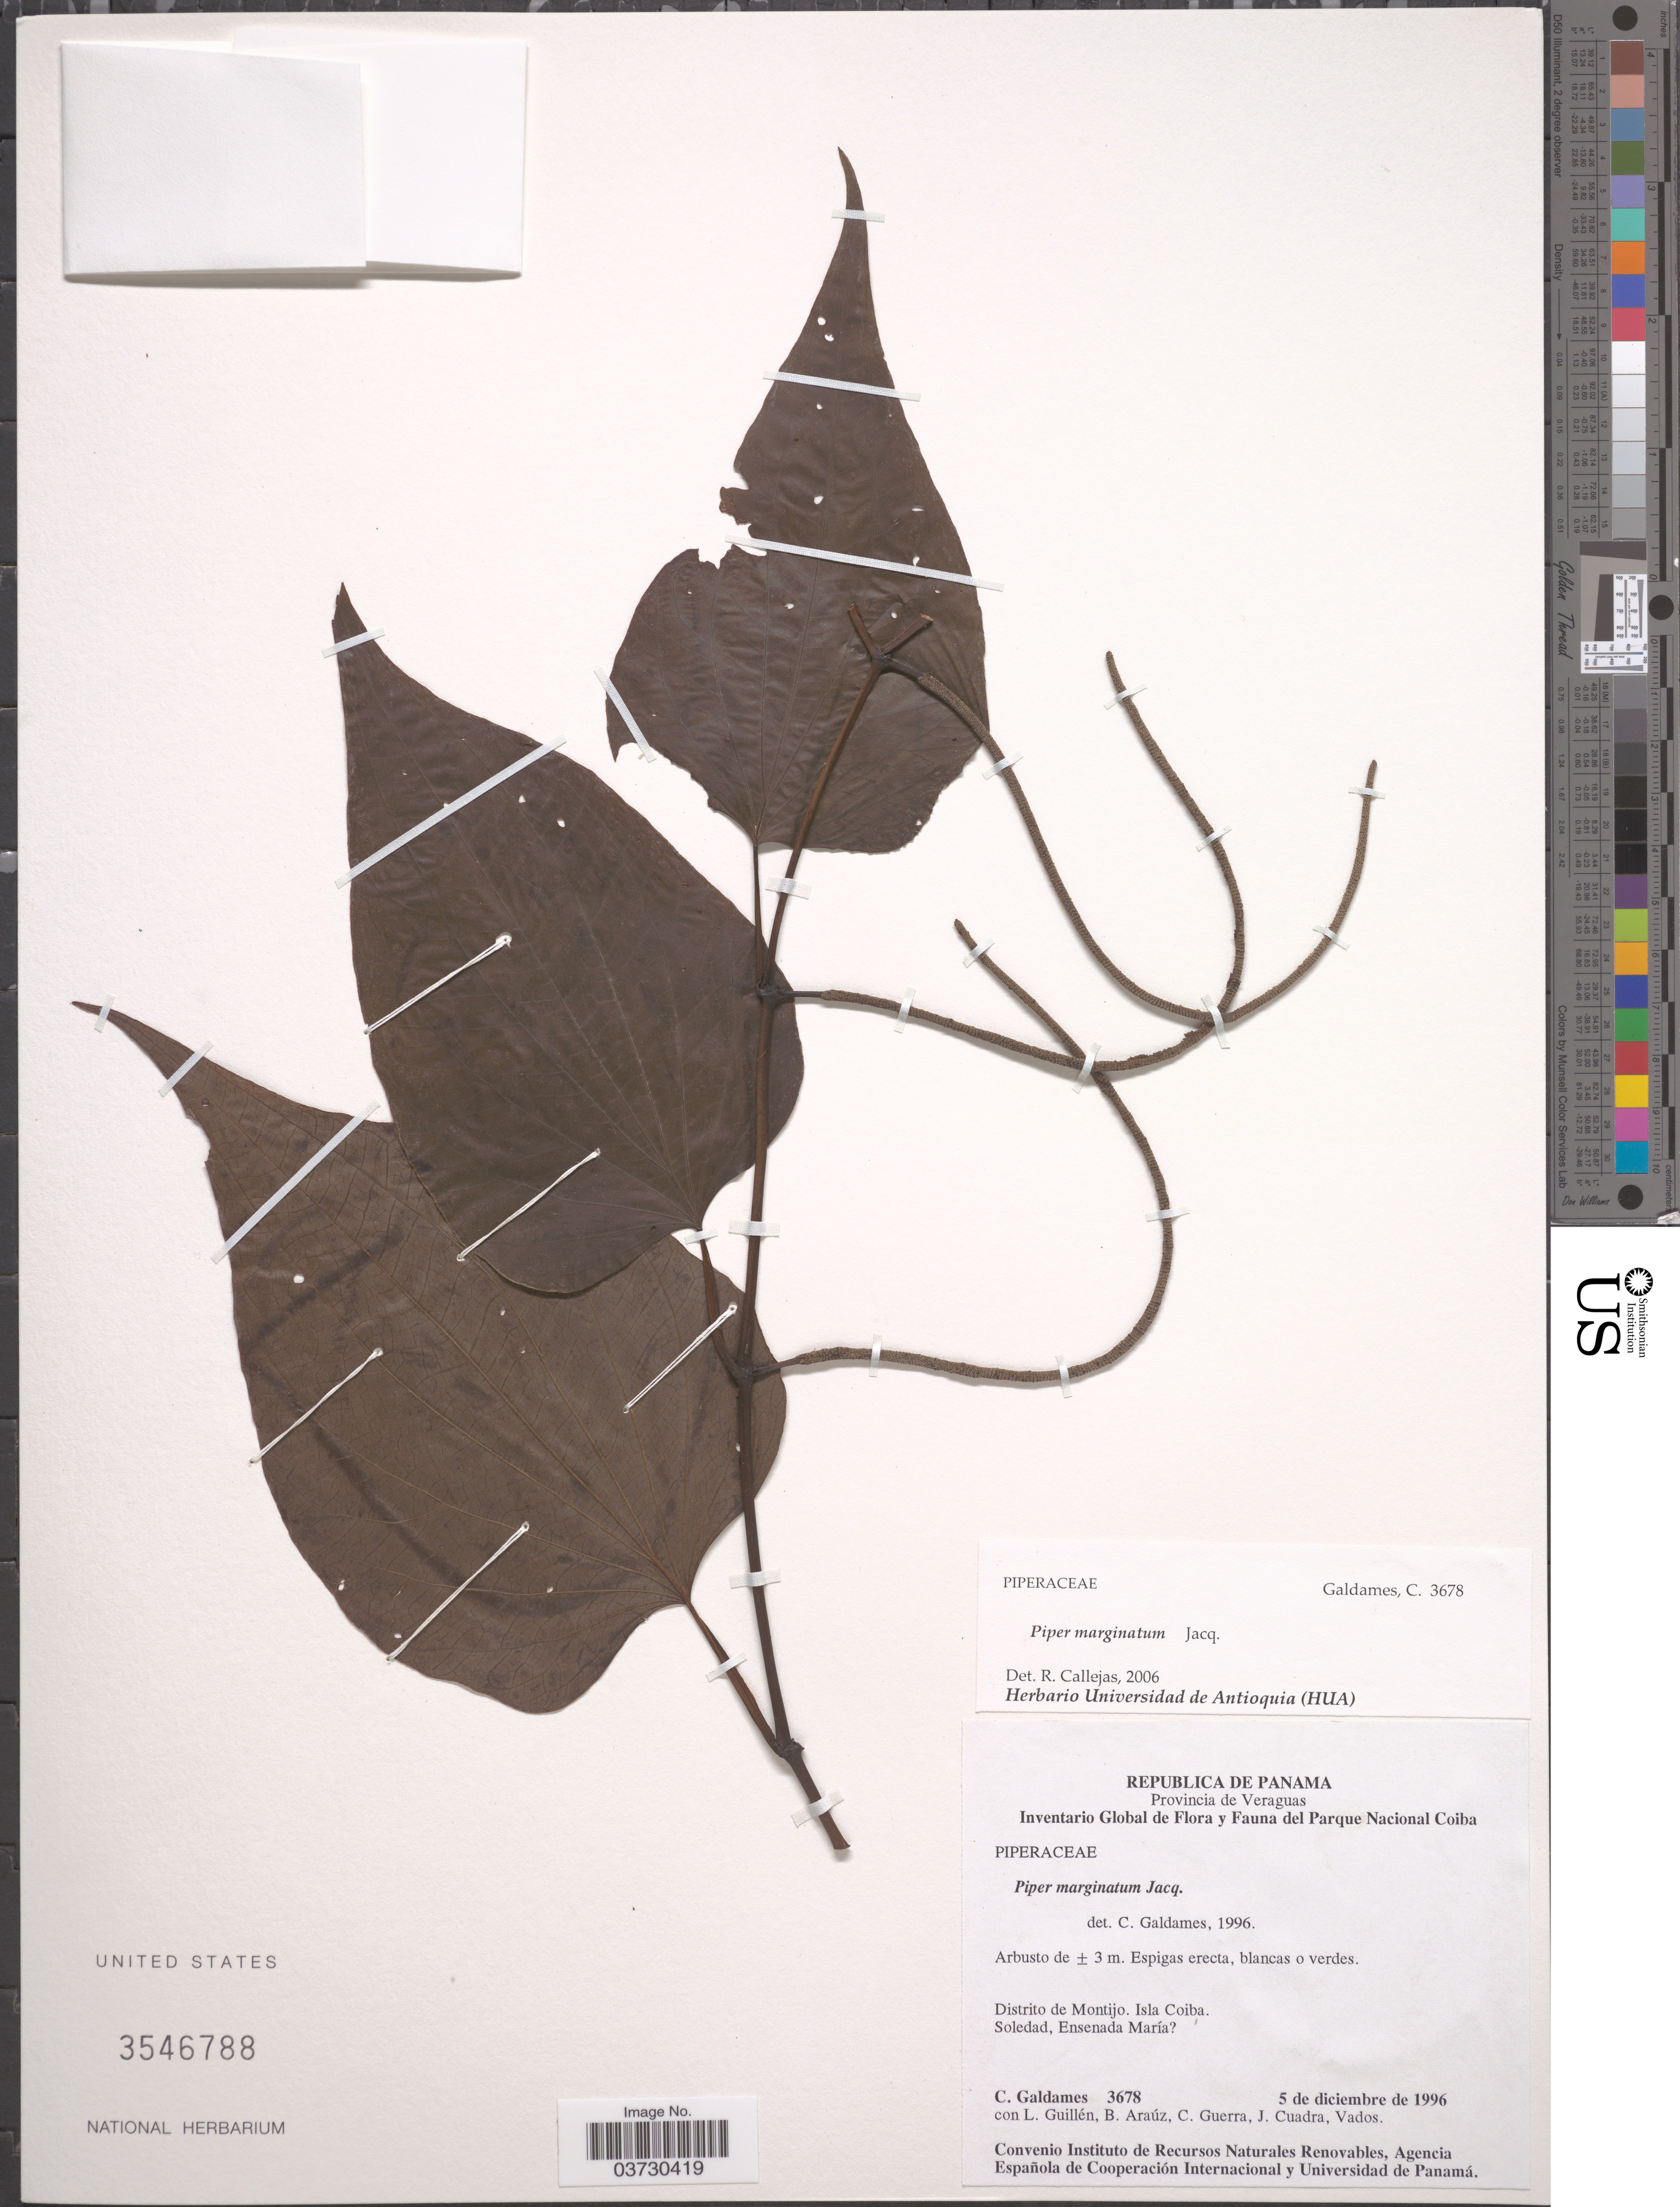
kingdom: Plantae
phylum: Tracheophyta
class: Magnoliopsida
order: Piperales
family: Piperaceae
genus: Piper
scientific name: Piper marginatum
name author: Jacq.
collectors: C. Galdames, L. Guillén, B. Araúz, C. Guerra & et al.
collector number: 3678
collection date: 1996-12-05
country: Panama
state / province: Veraguas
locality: Parque Nacional Coiba. Distrito de Montijo. Isla Coiba. Soledad, Ensenada María [unsure placement].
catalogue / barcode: US 3546788